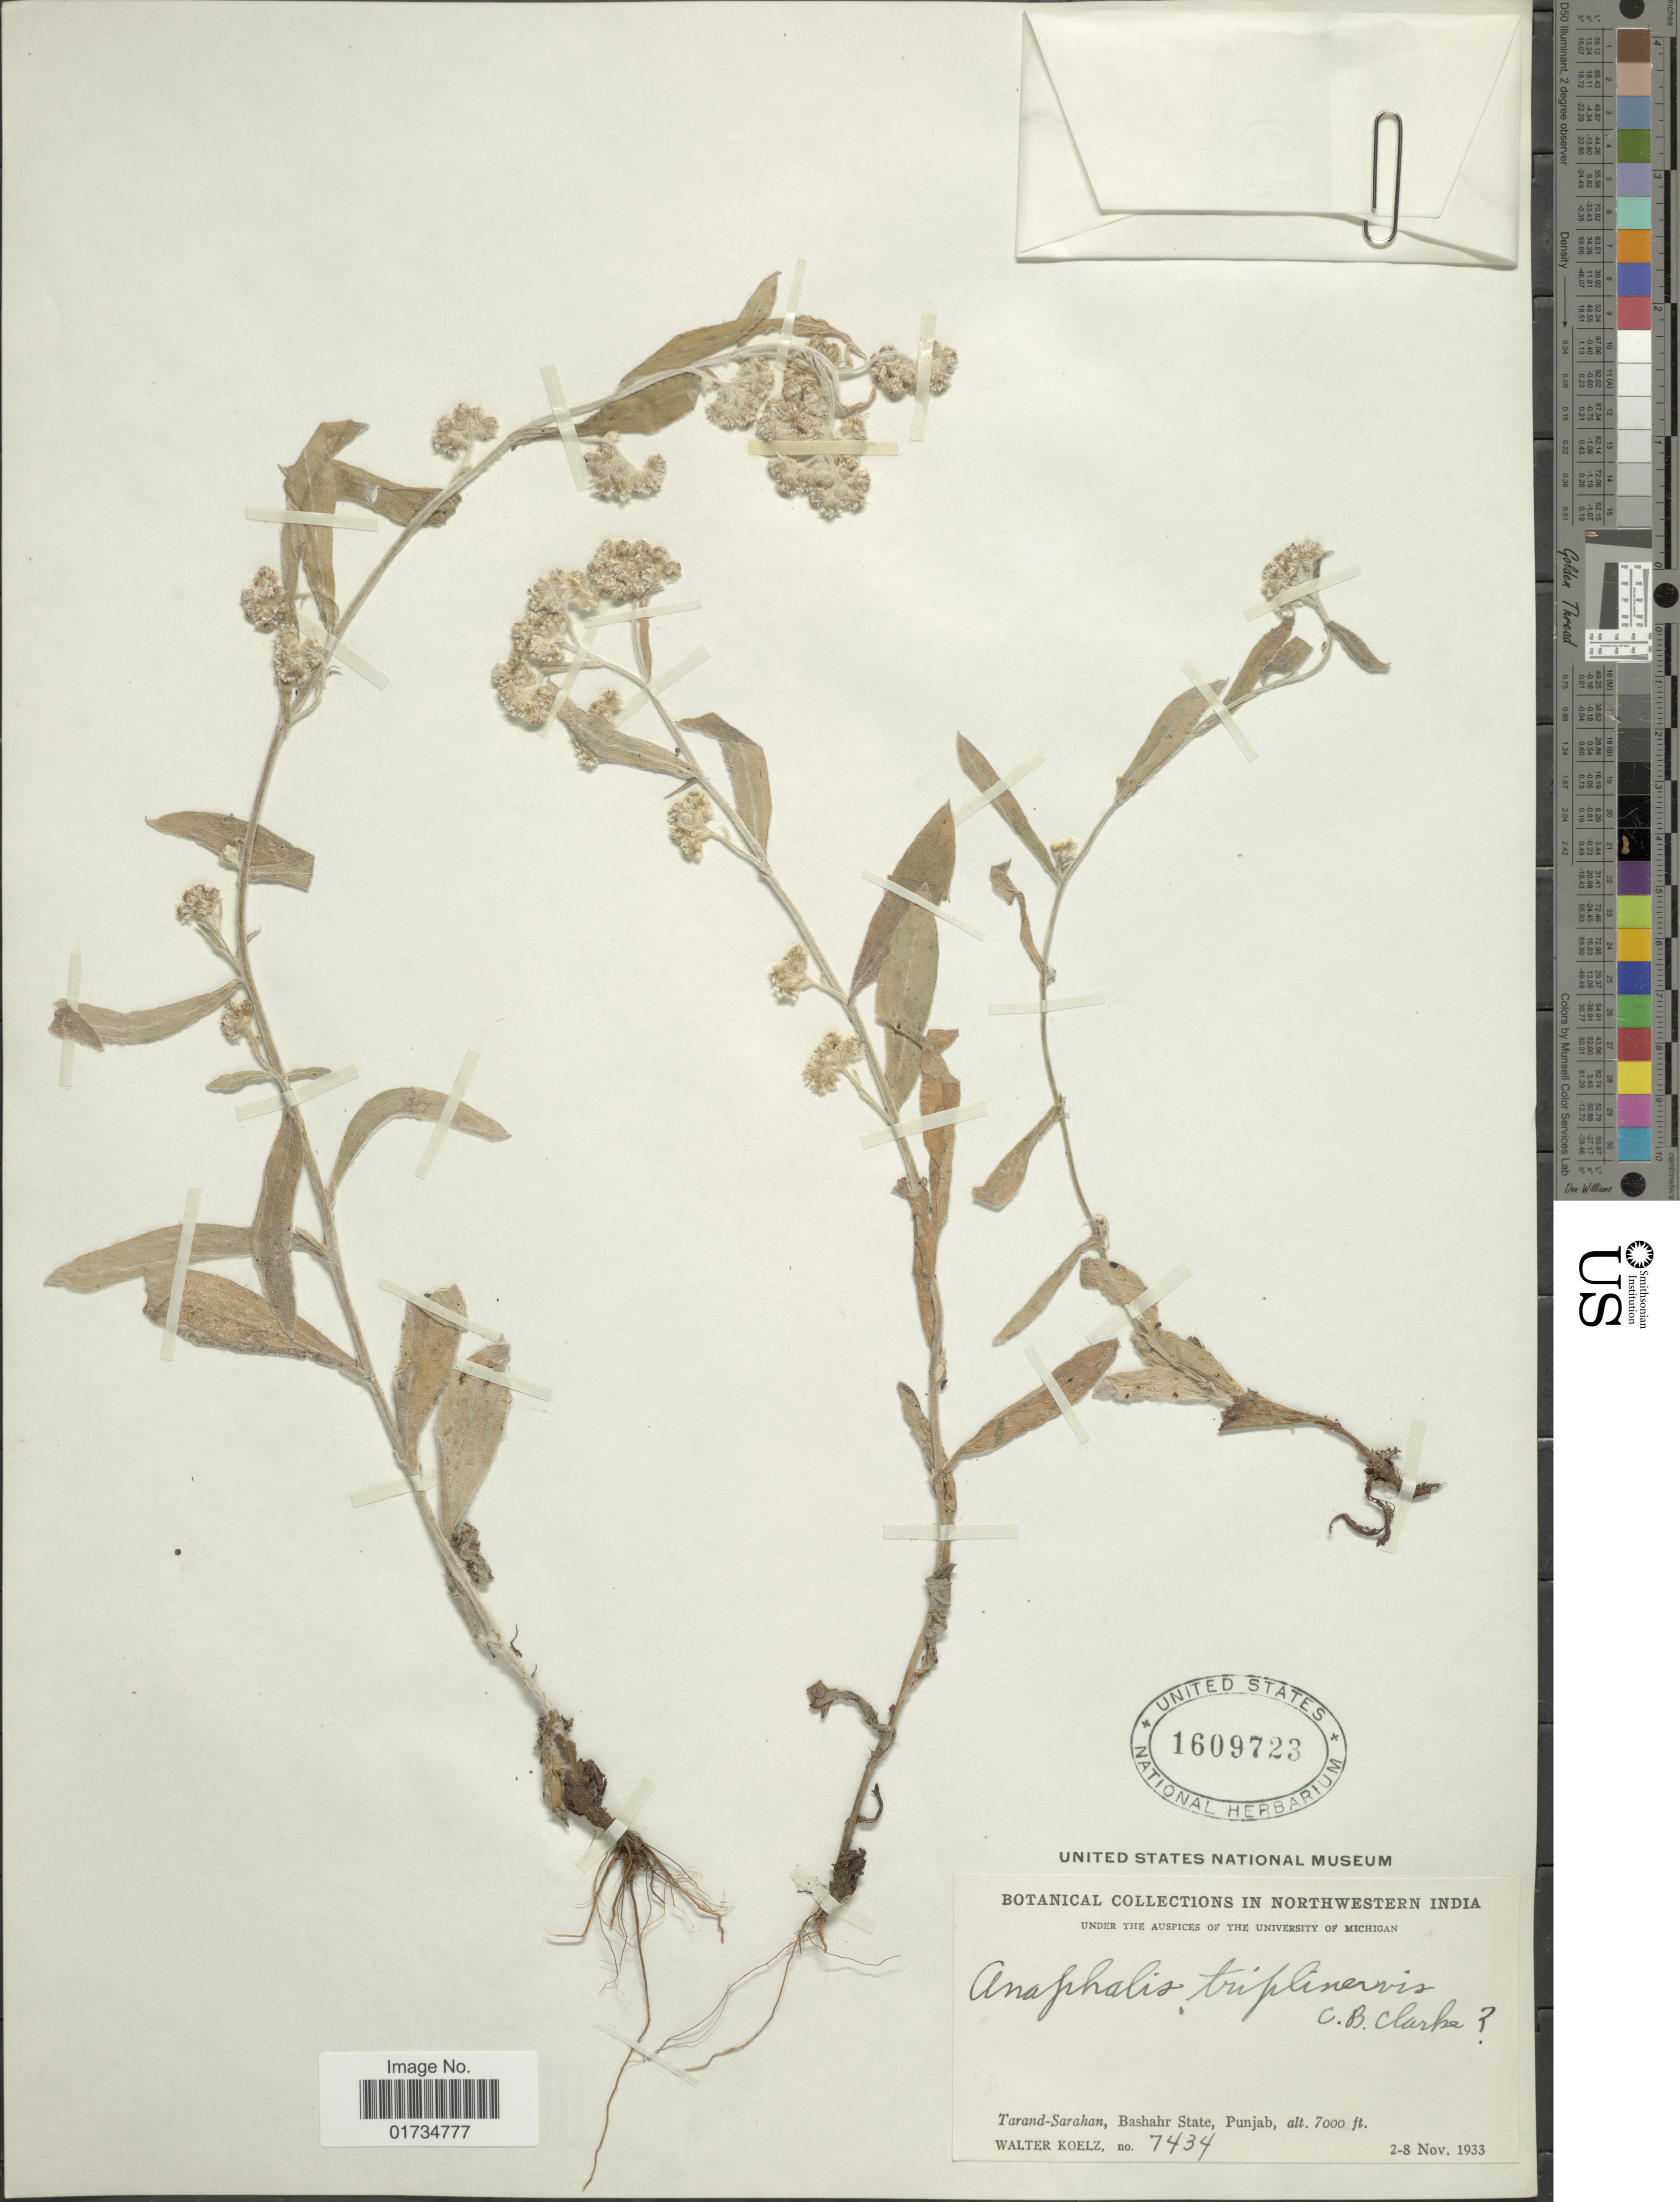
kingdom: Plantae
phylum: Tracheophyta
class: Magnoliopsida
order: Asterales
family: Asteraceae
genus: Anaphalis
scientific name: Anaphalis triplinervis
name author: (Sims) C.B. Clarke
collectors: W. N. Koelz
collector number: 7434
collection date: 1933-11-02/1933-11-08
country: India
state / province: Punjab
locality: Northwestern India. Tarand-Sarahan, Bashahr State, Punjab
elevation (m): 2134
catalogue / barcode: US 1609723